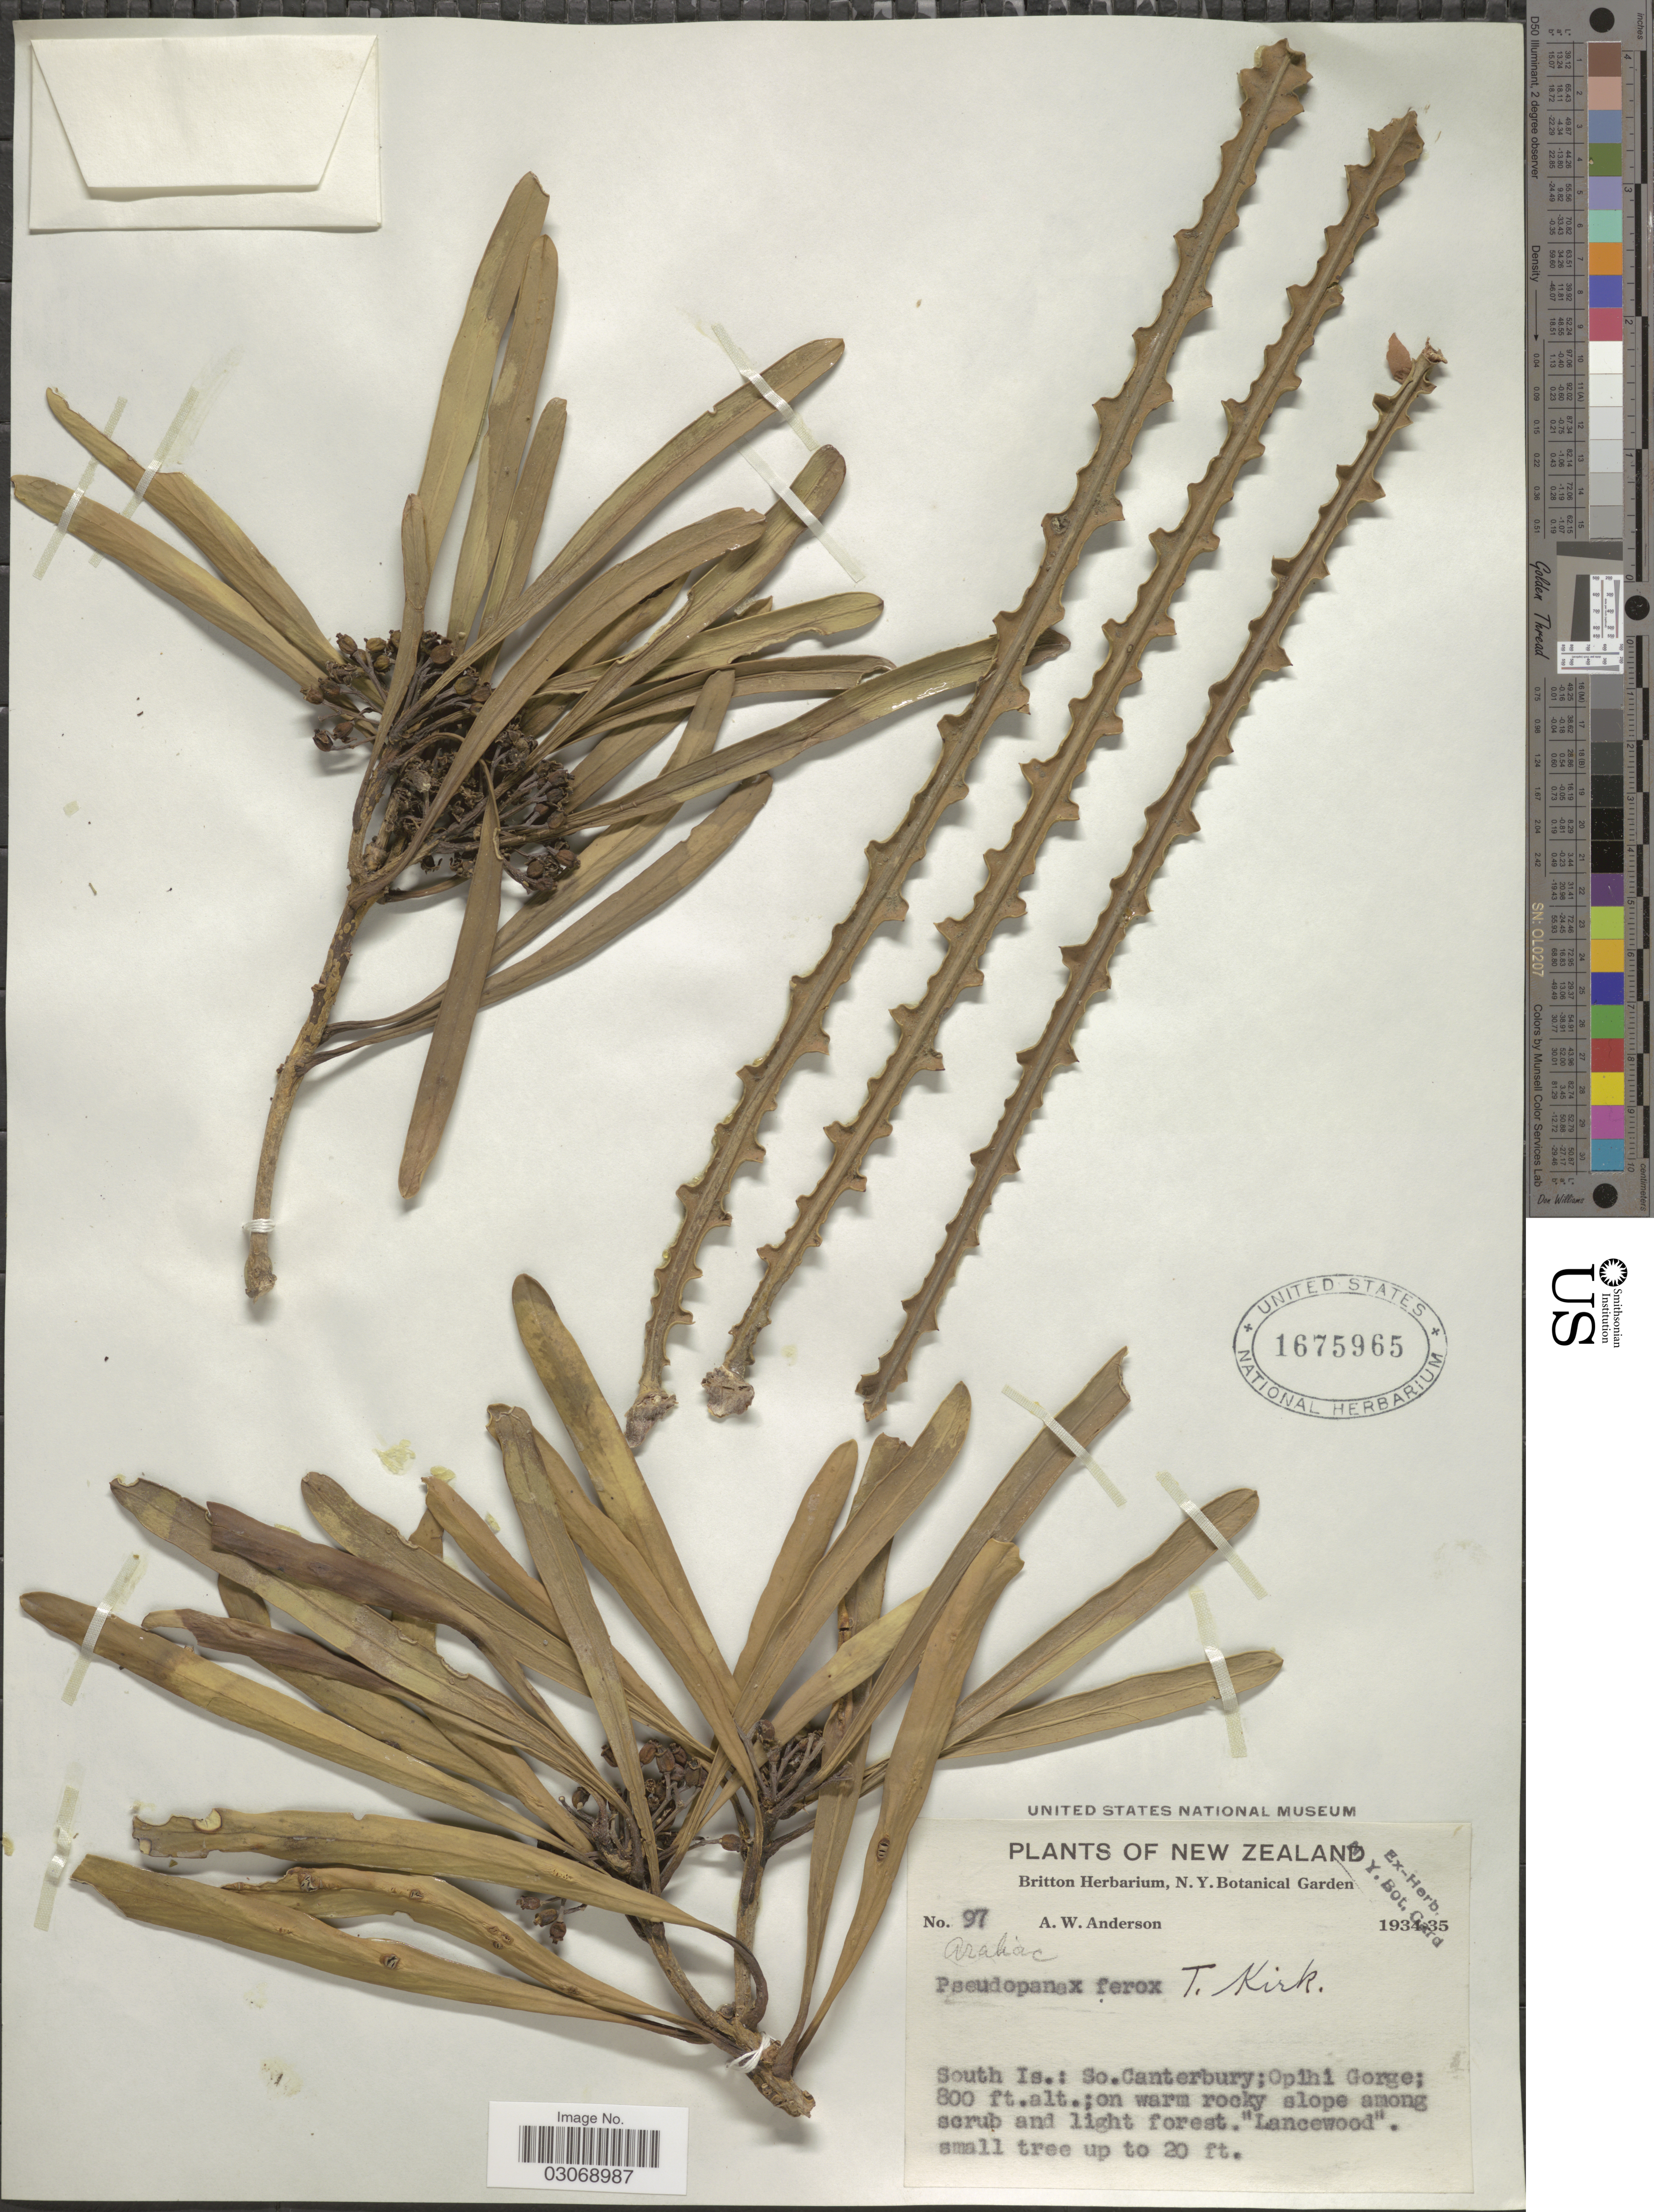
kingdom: Plantae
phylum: Tracheophyta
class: Magnoliopsida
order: Apiales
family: Araliaceae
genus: Pseudopanax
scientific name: Pseudopanax ferox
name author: Kirk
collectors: A. W. Anderson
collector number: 97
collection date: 1934/1935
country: New Zealand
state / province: Canterbury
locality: South Is.: So. Canterbury; Opihi Gorge.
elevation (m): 244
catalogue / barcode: US 1675965